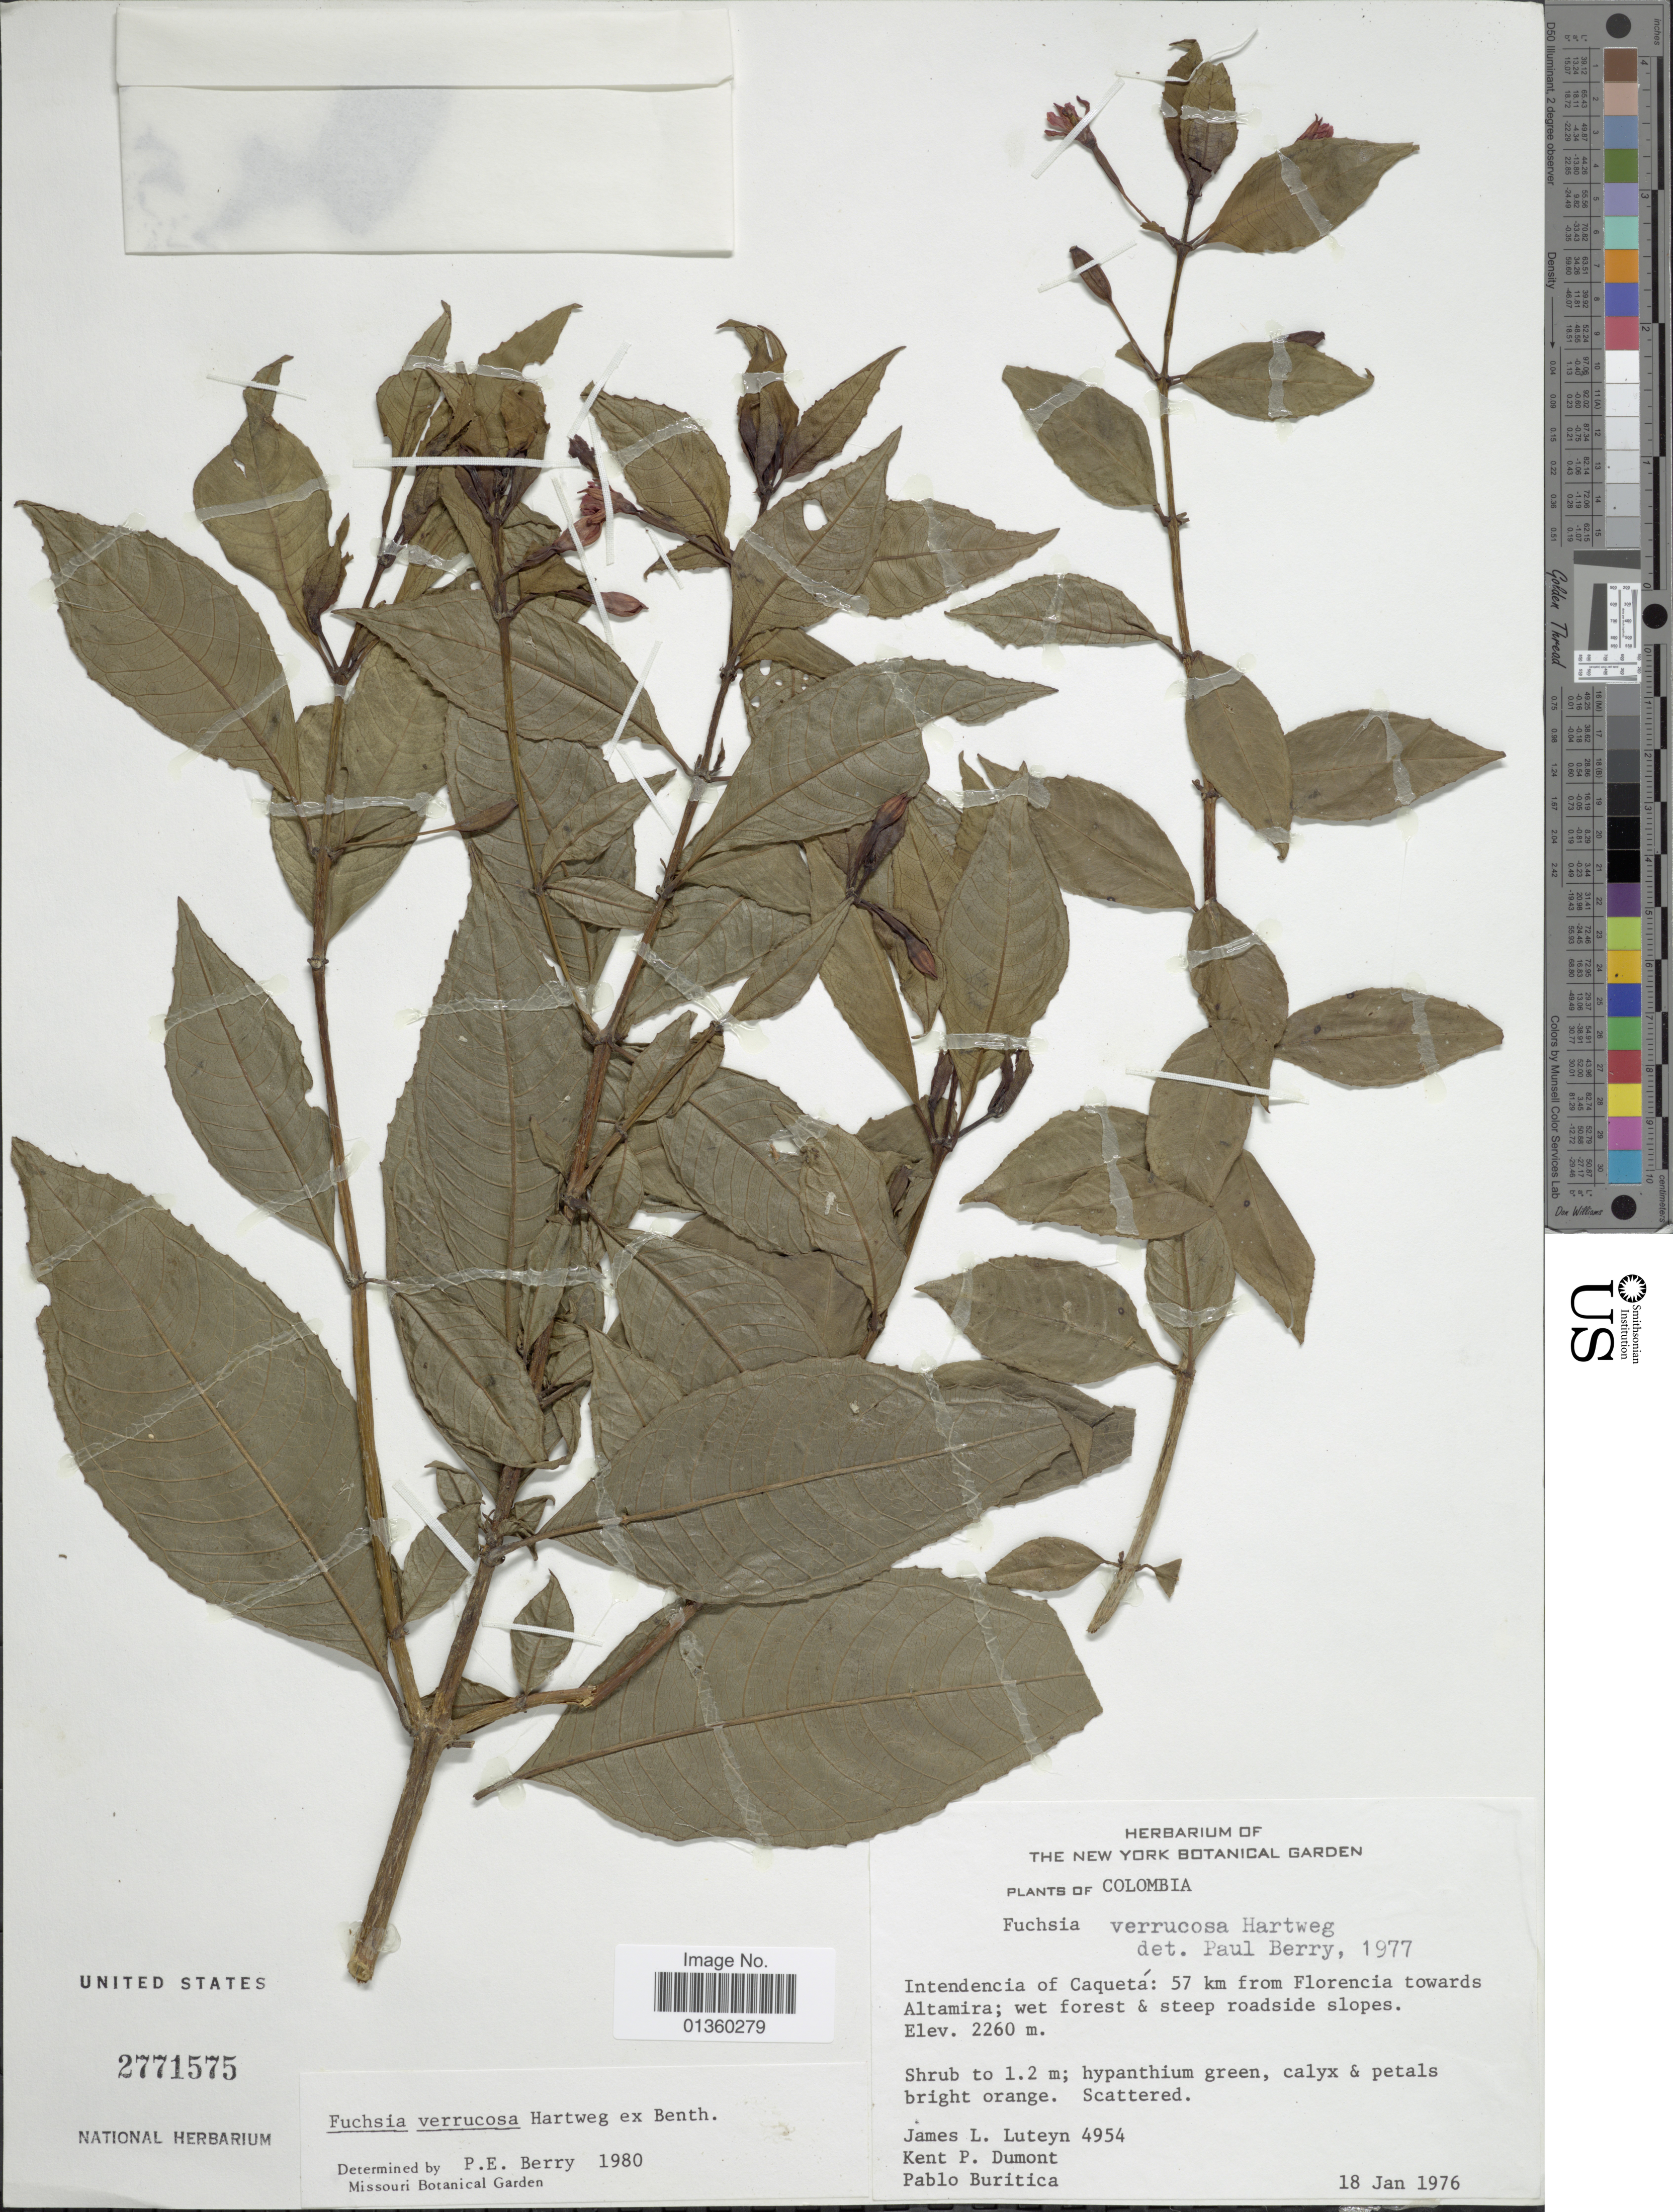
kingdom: Plantae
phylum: Tracheophyta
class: Magnoliopsida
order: Myrtales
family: Onagraceae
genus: Fuchsia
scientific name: Fuchsia verrucosa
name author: Hartw. ex Benth.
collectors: J. L. Luteyn, K. P. Dumont & P. Buritica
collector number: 4954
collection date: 1976-01-18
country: Colombia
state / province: Caquetá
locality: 57 km from Florencia towards Altamira; wet forest & steep roadside slopes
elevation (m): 2260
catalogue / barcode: US 2771575